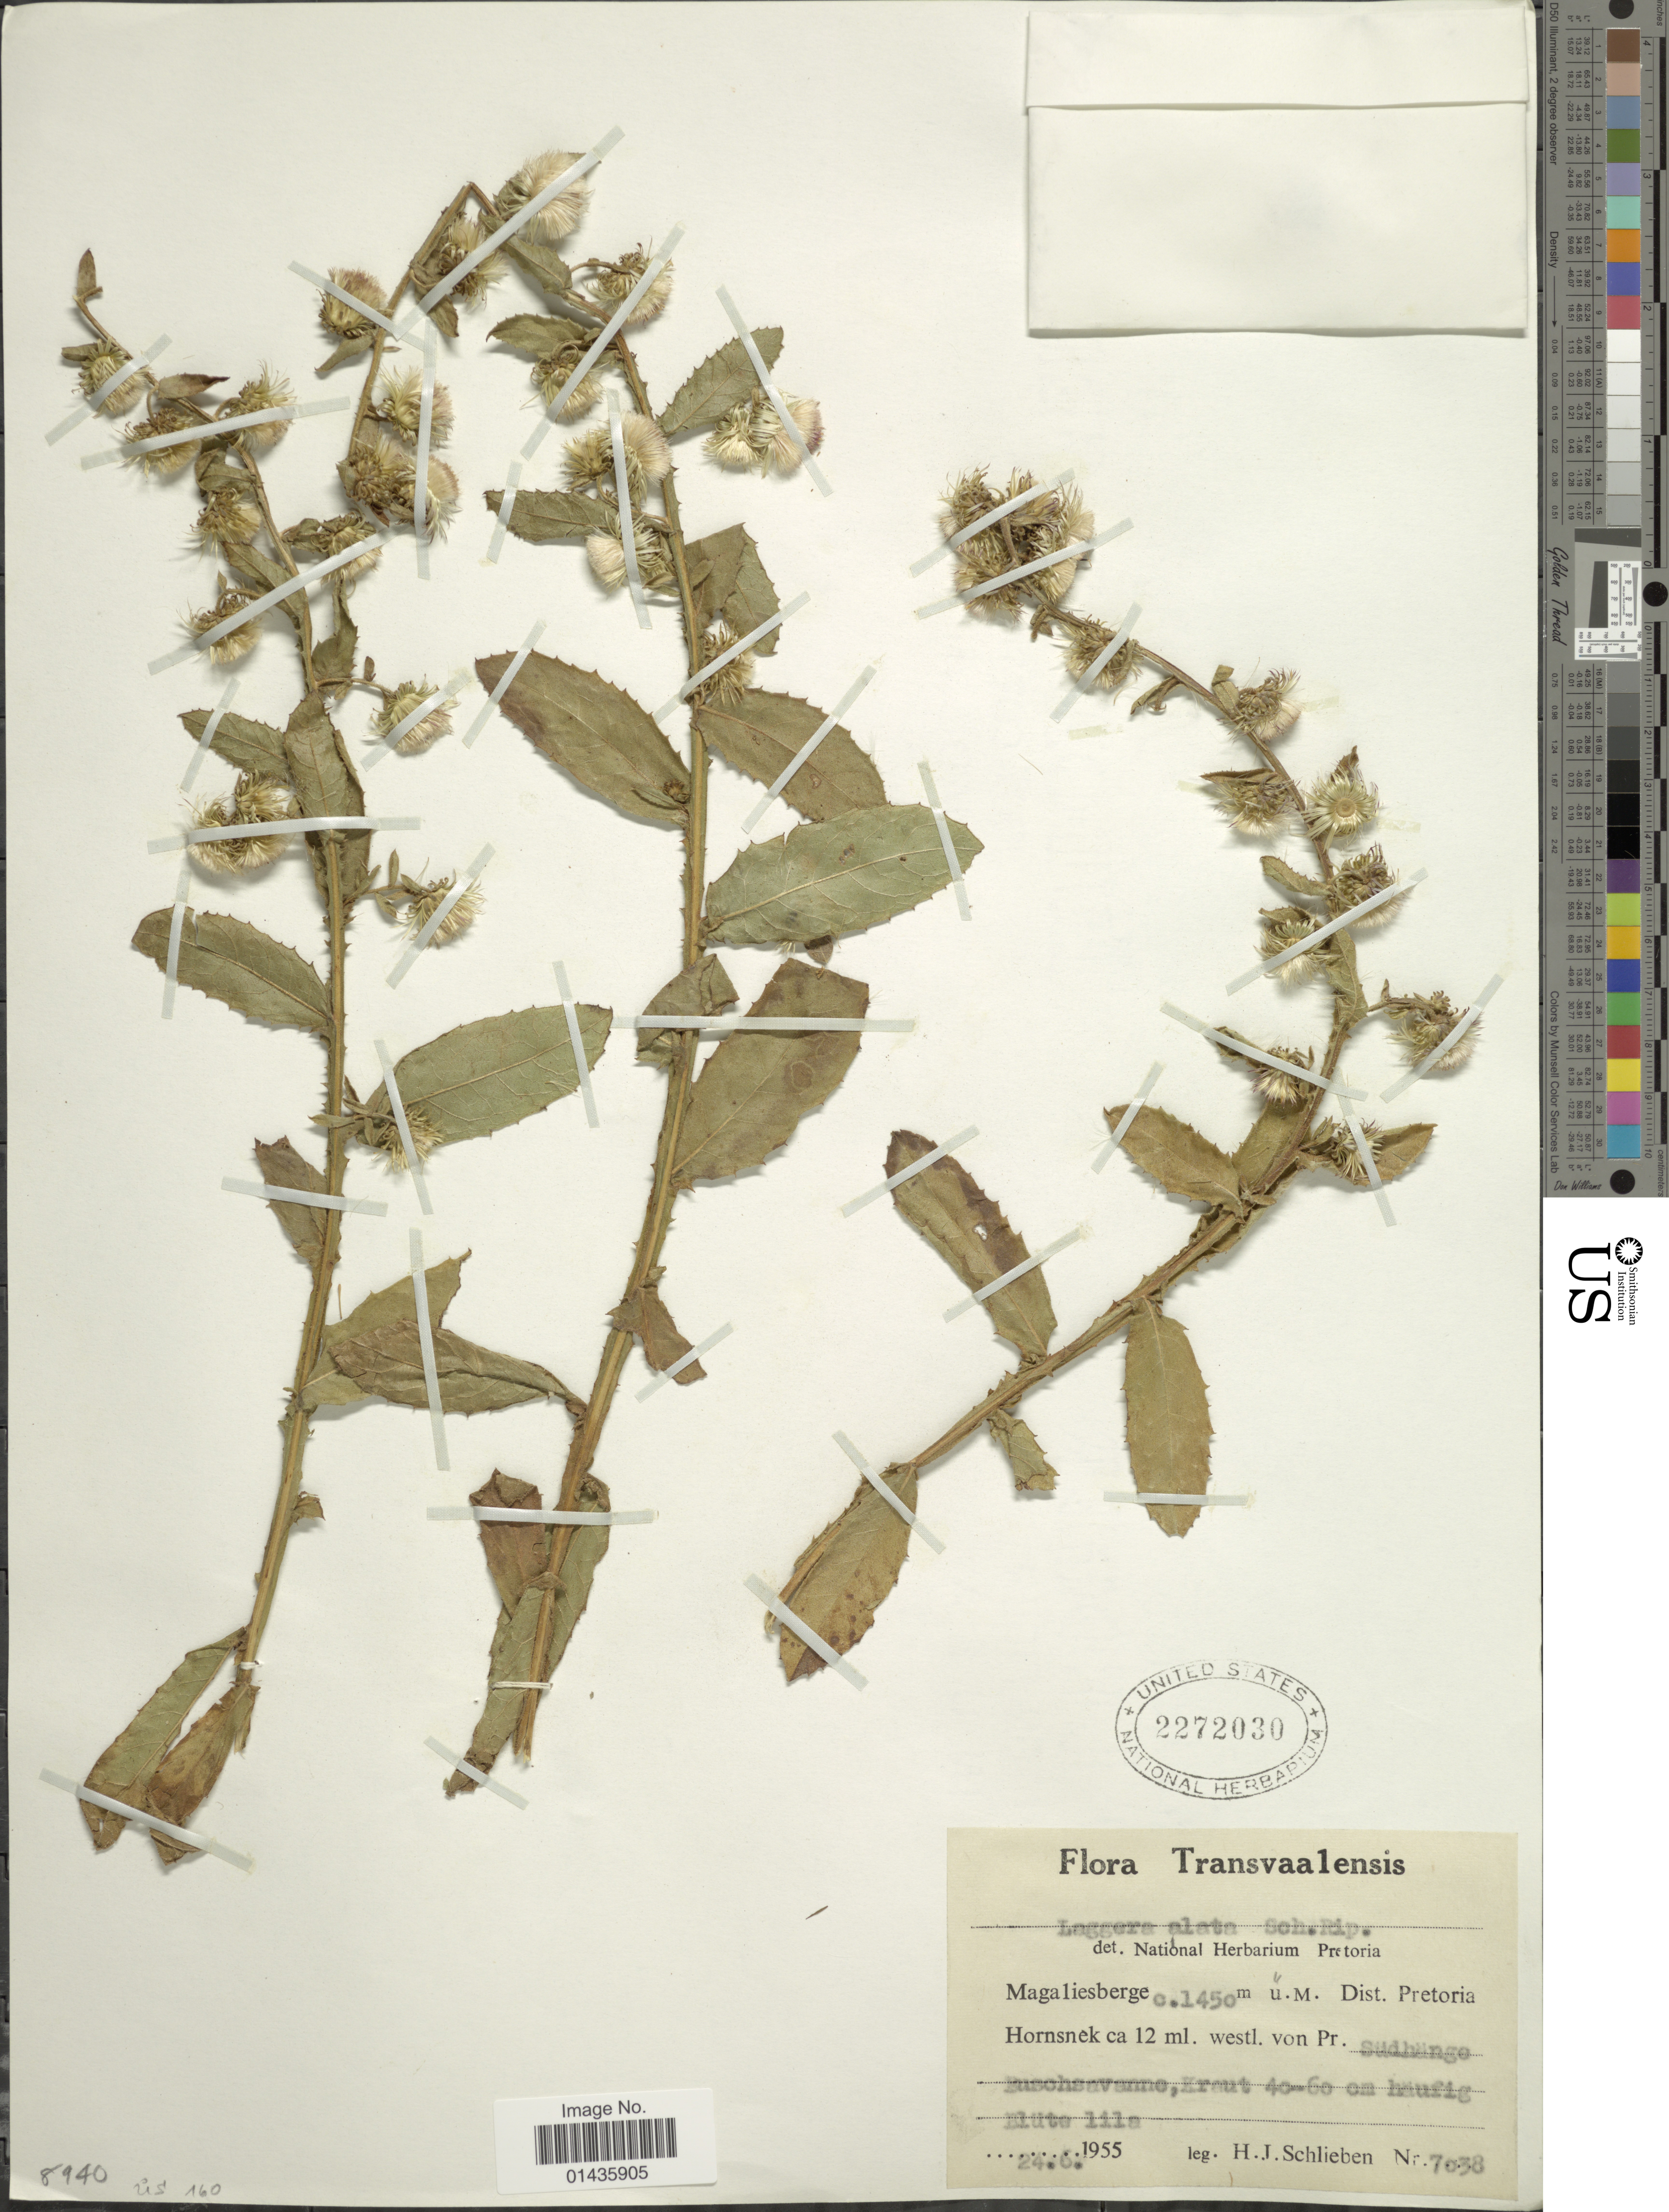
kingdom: Plantae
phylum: Tracheophyta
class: Magnoliopsida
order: Asterales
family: Asteraceae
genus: Laggera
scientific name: Laggera alata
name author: Sch. Bip.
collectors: H. J. Schlieben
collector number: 7038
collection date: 1955-06-24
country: South Africa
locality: Transvaalensis, Magaliesberge, Dist. Pretoria Hornsnek ca 12 ml westl. von Pr. Südhänge Buschsavanne.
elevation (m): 1450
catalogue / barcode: US 2272030